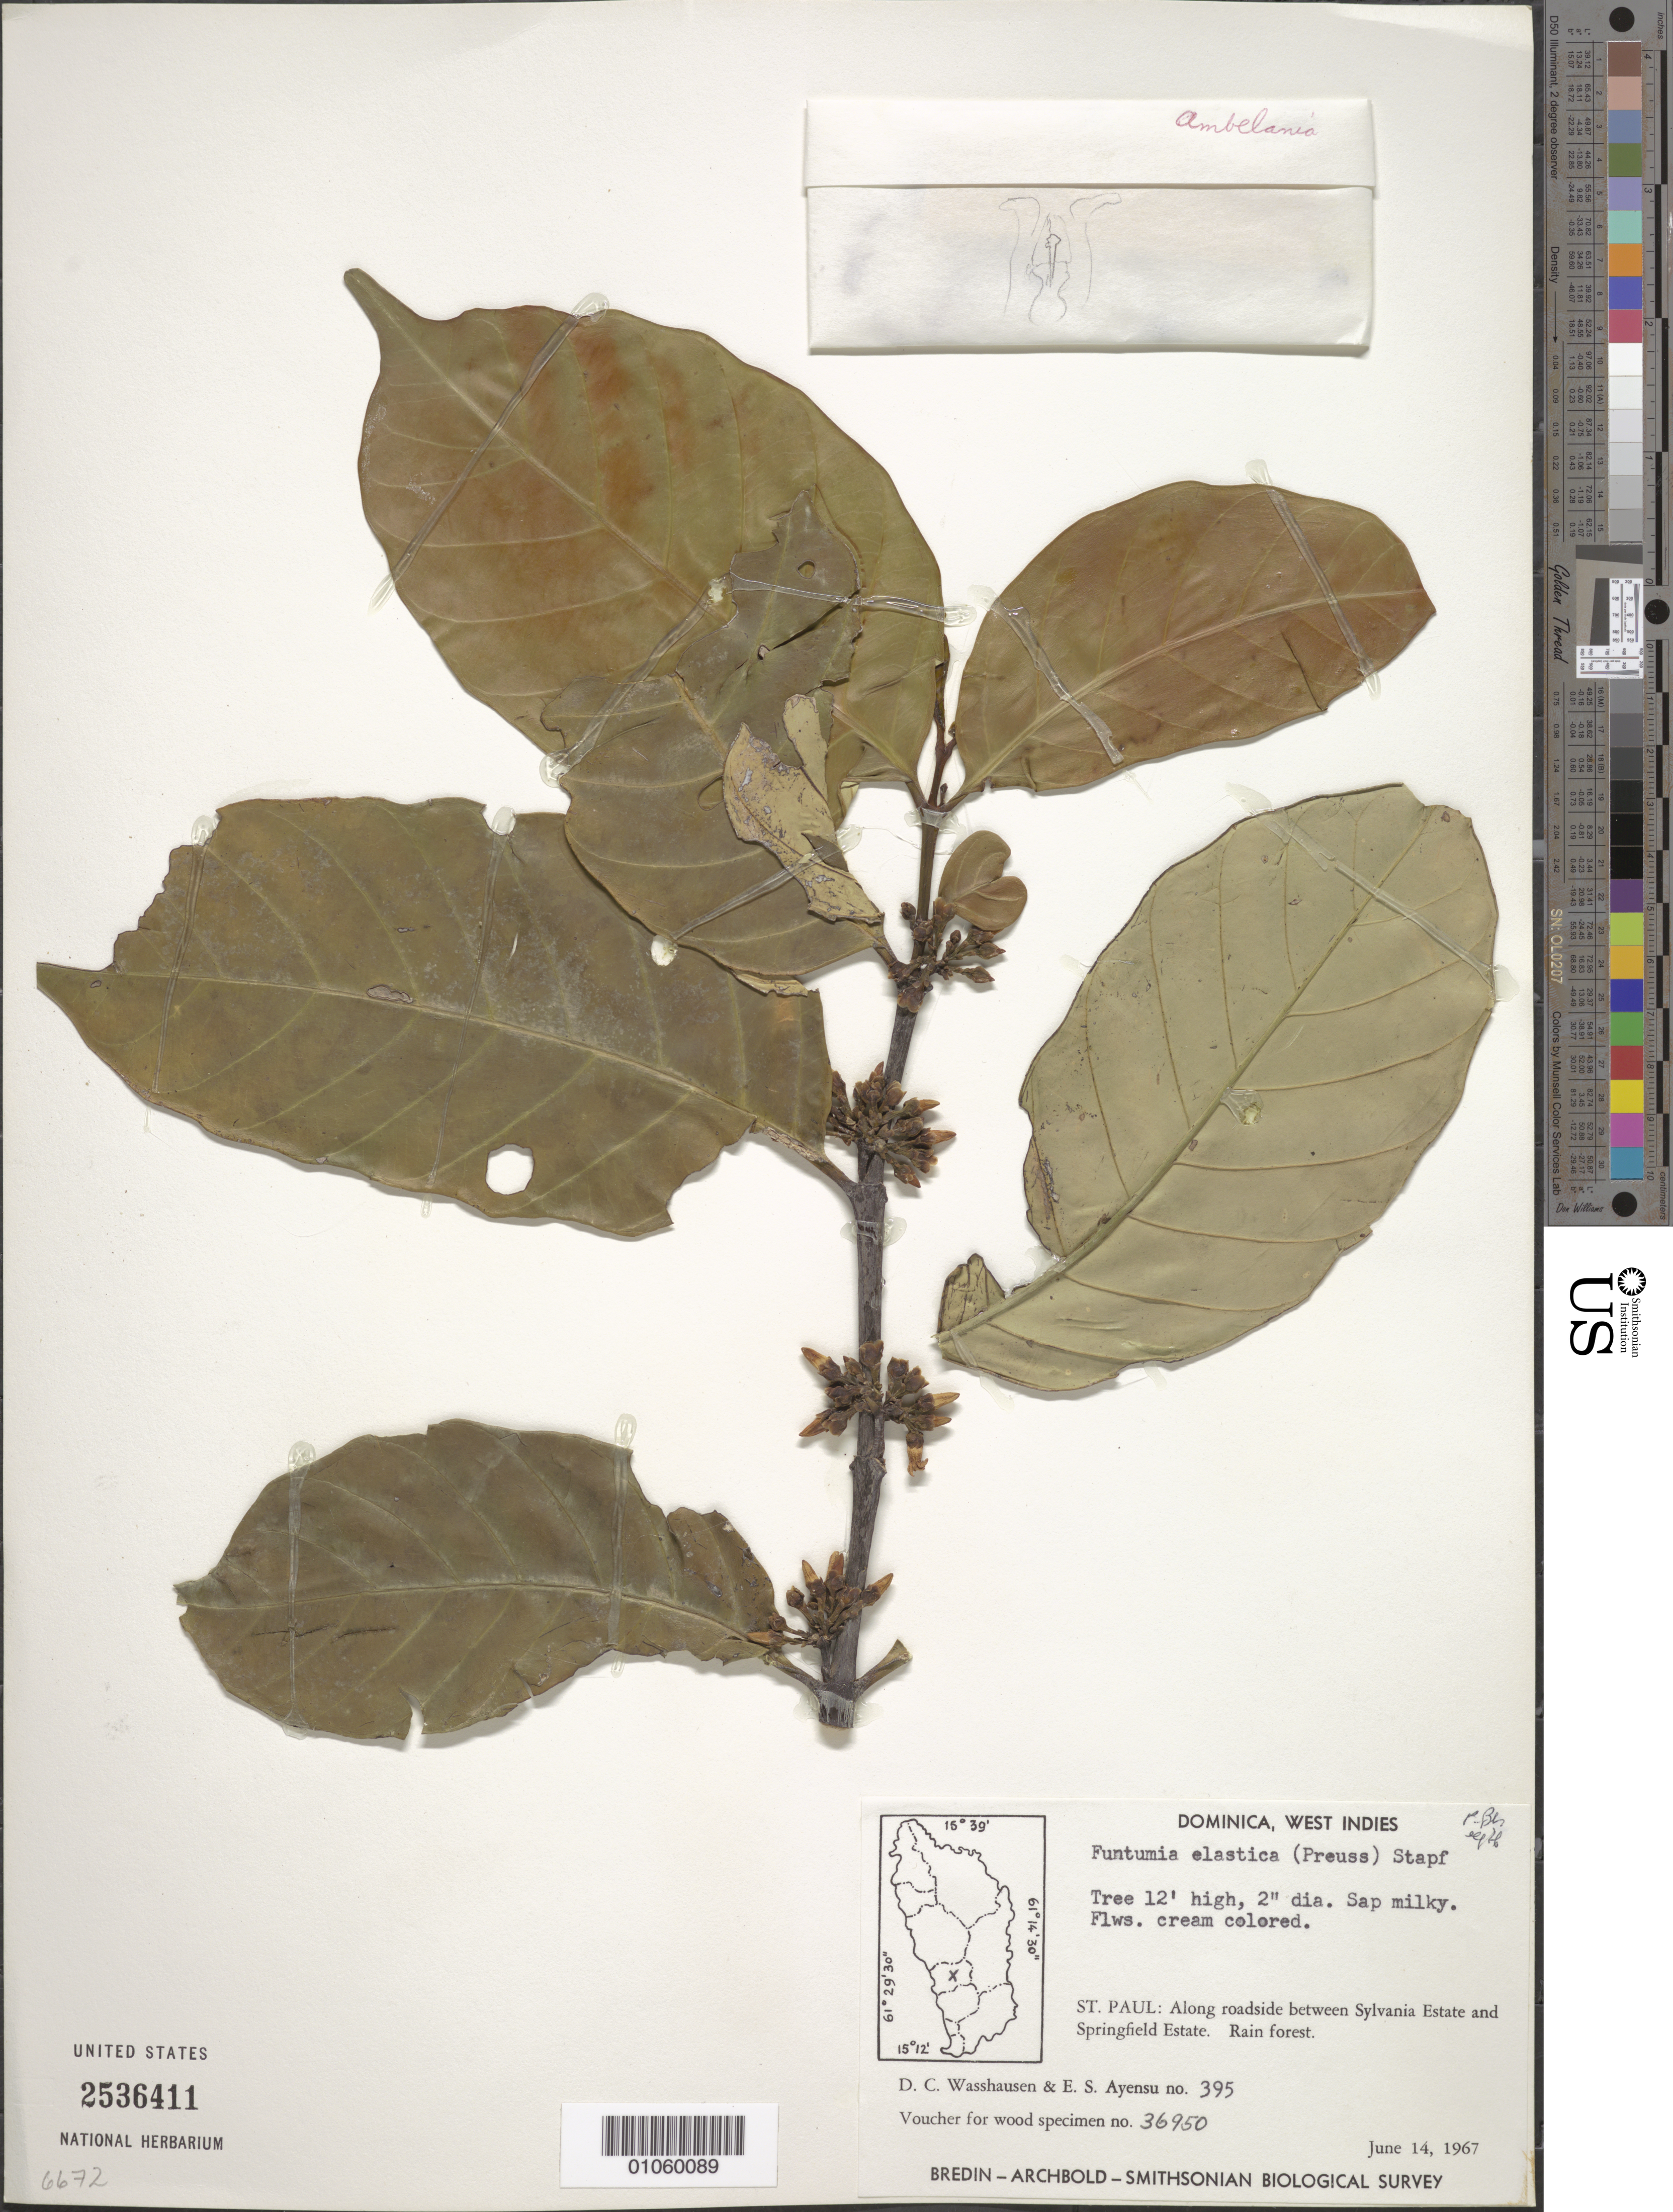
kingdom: Plantae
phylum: Tracheophyta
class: Magnoliopsida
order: Gentianales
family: Apocynaceae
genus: Funtumia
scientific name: Funtumia elastica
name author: Stapf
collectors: D. C. Wasshausen & E. S. Ayensu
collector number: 395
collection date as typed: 14 Jun 1967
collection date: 1967-06-14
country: Dominica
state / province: St. Paul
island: Dominica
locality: Roadside between Sylvania Estate and Springfield Estate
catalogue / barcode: US 2536411